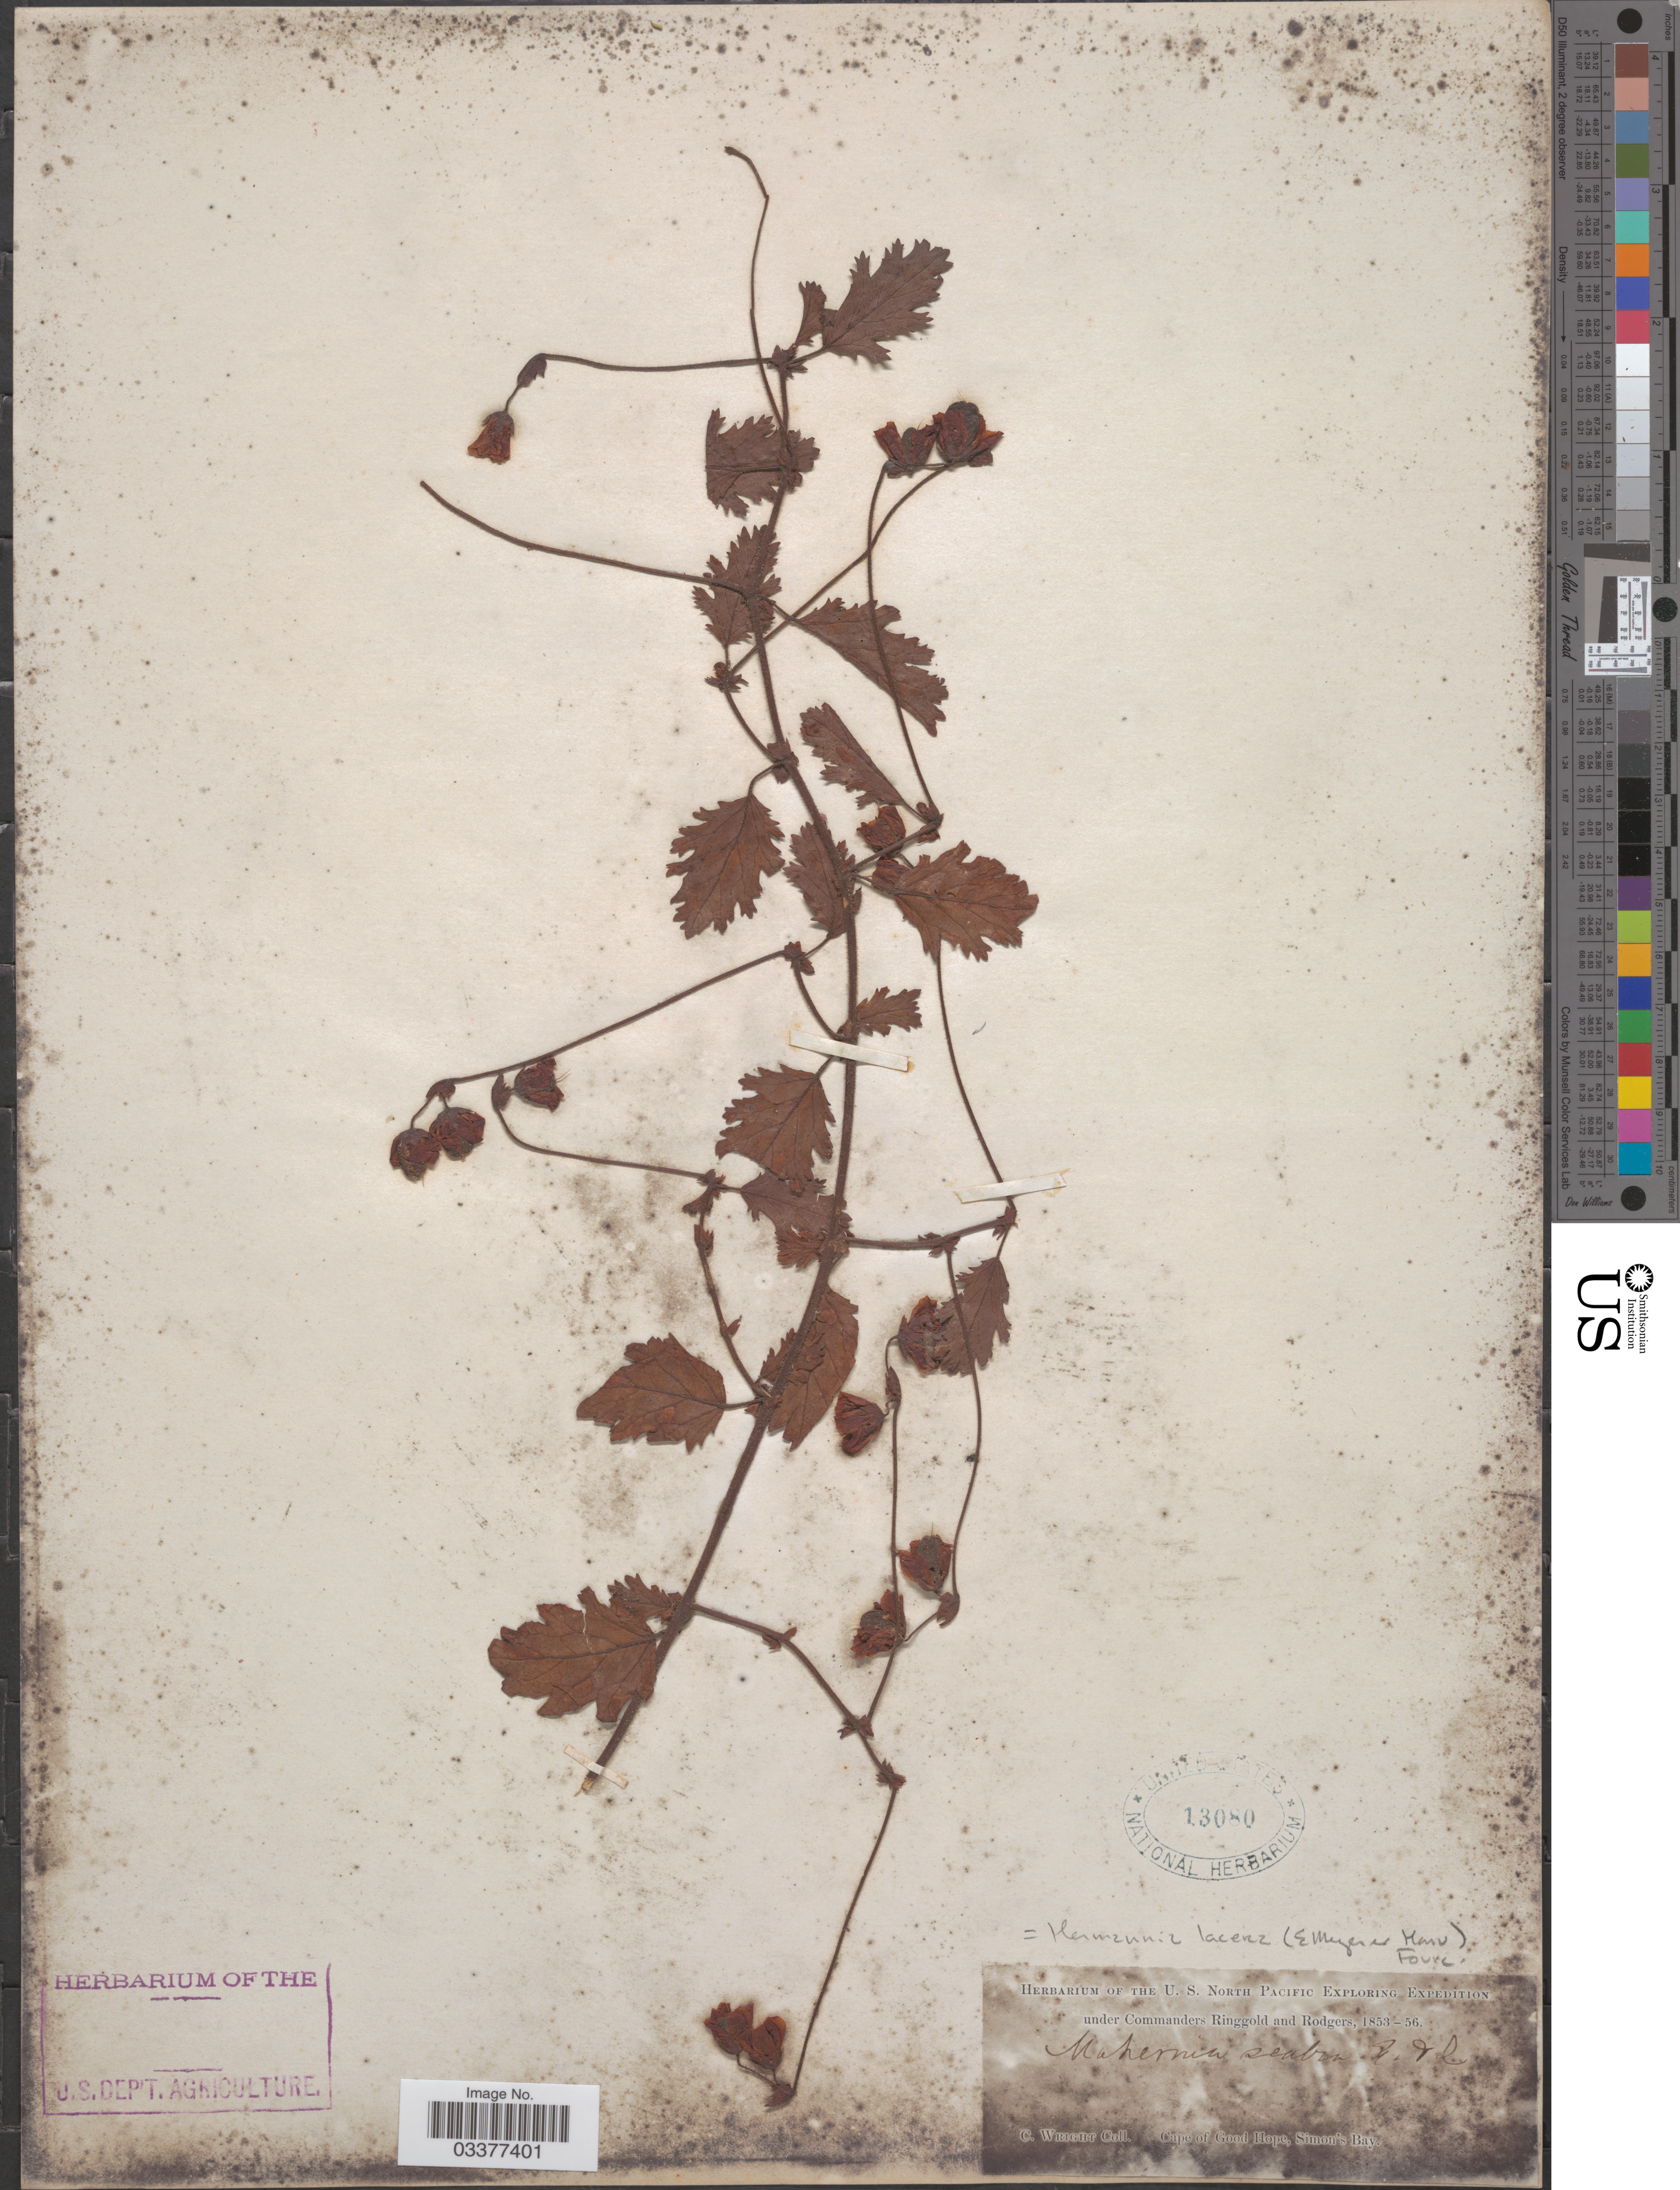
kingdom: Plantae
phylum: Tracheophyta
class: Magnoliopsida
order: Malvales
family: Malvaceae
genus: Hermannia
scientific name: Hermannia lacera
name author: Fourc.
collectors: C. Wright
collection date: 1853/1856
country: South Africa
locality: Cape of Good Hope, Simon's Bay.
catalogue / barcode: US 13080